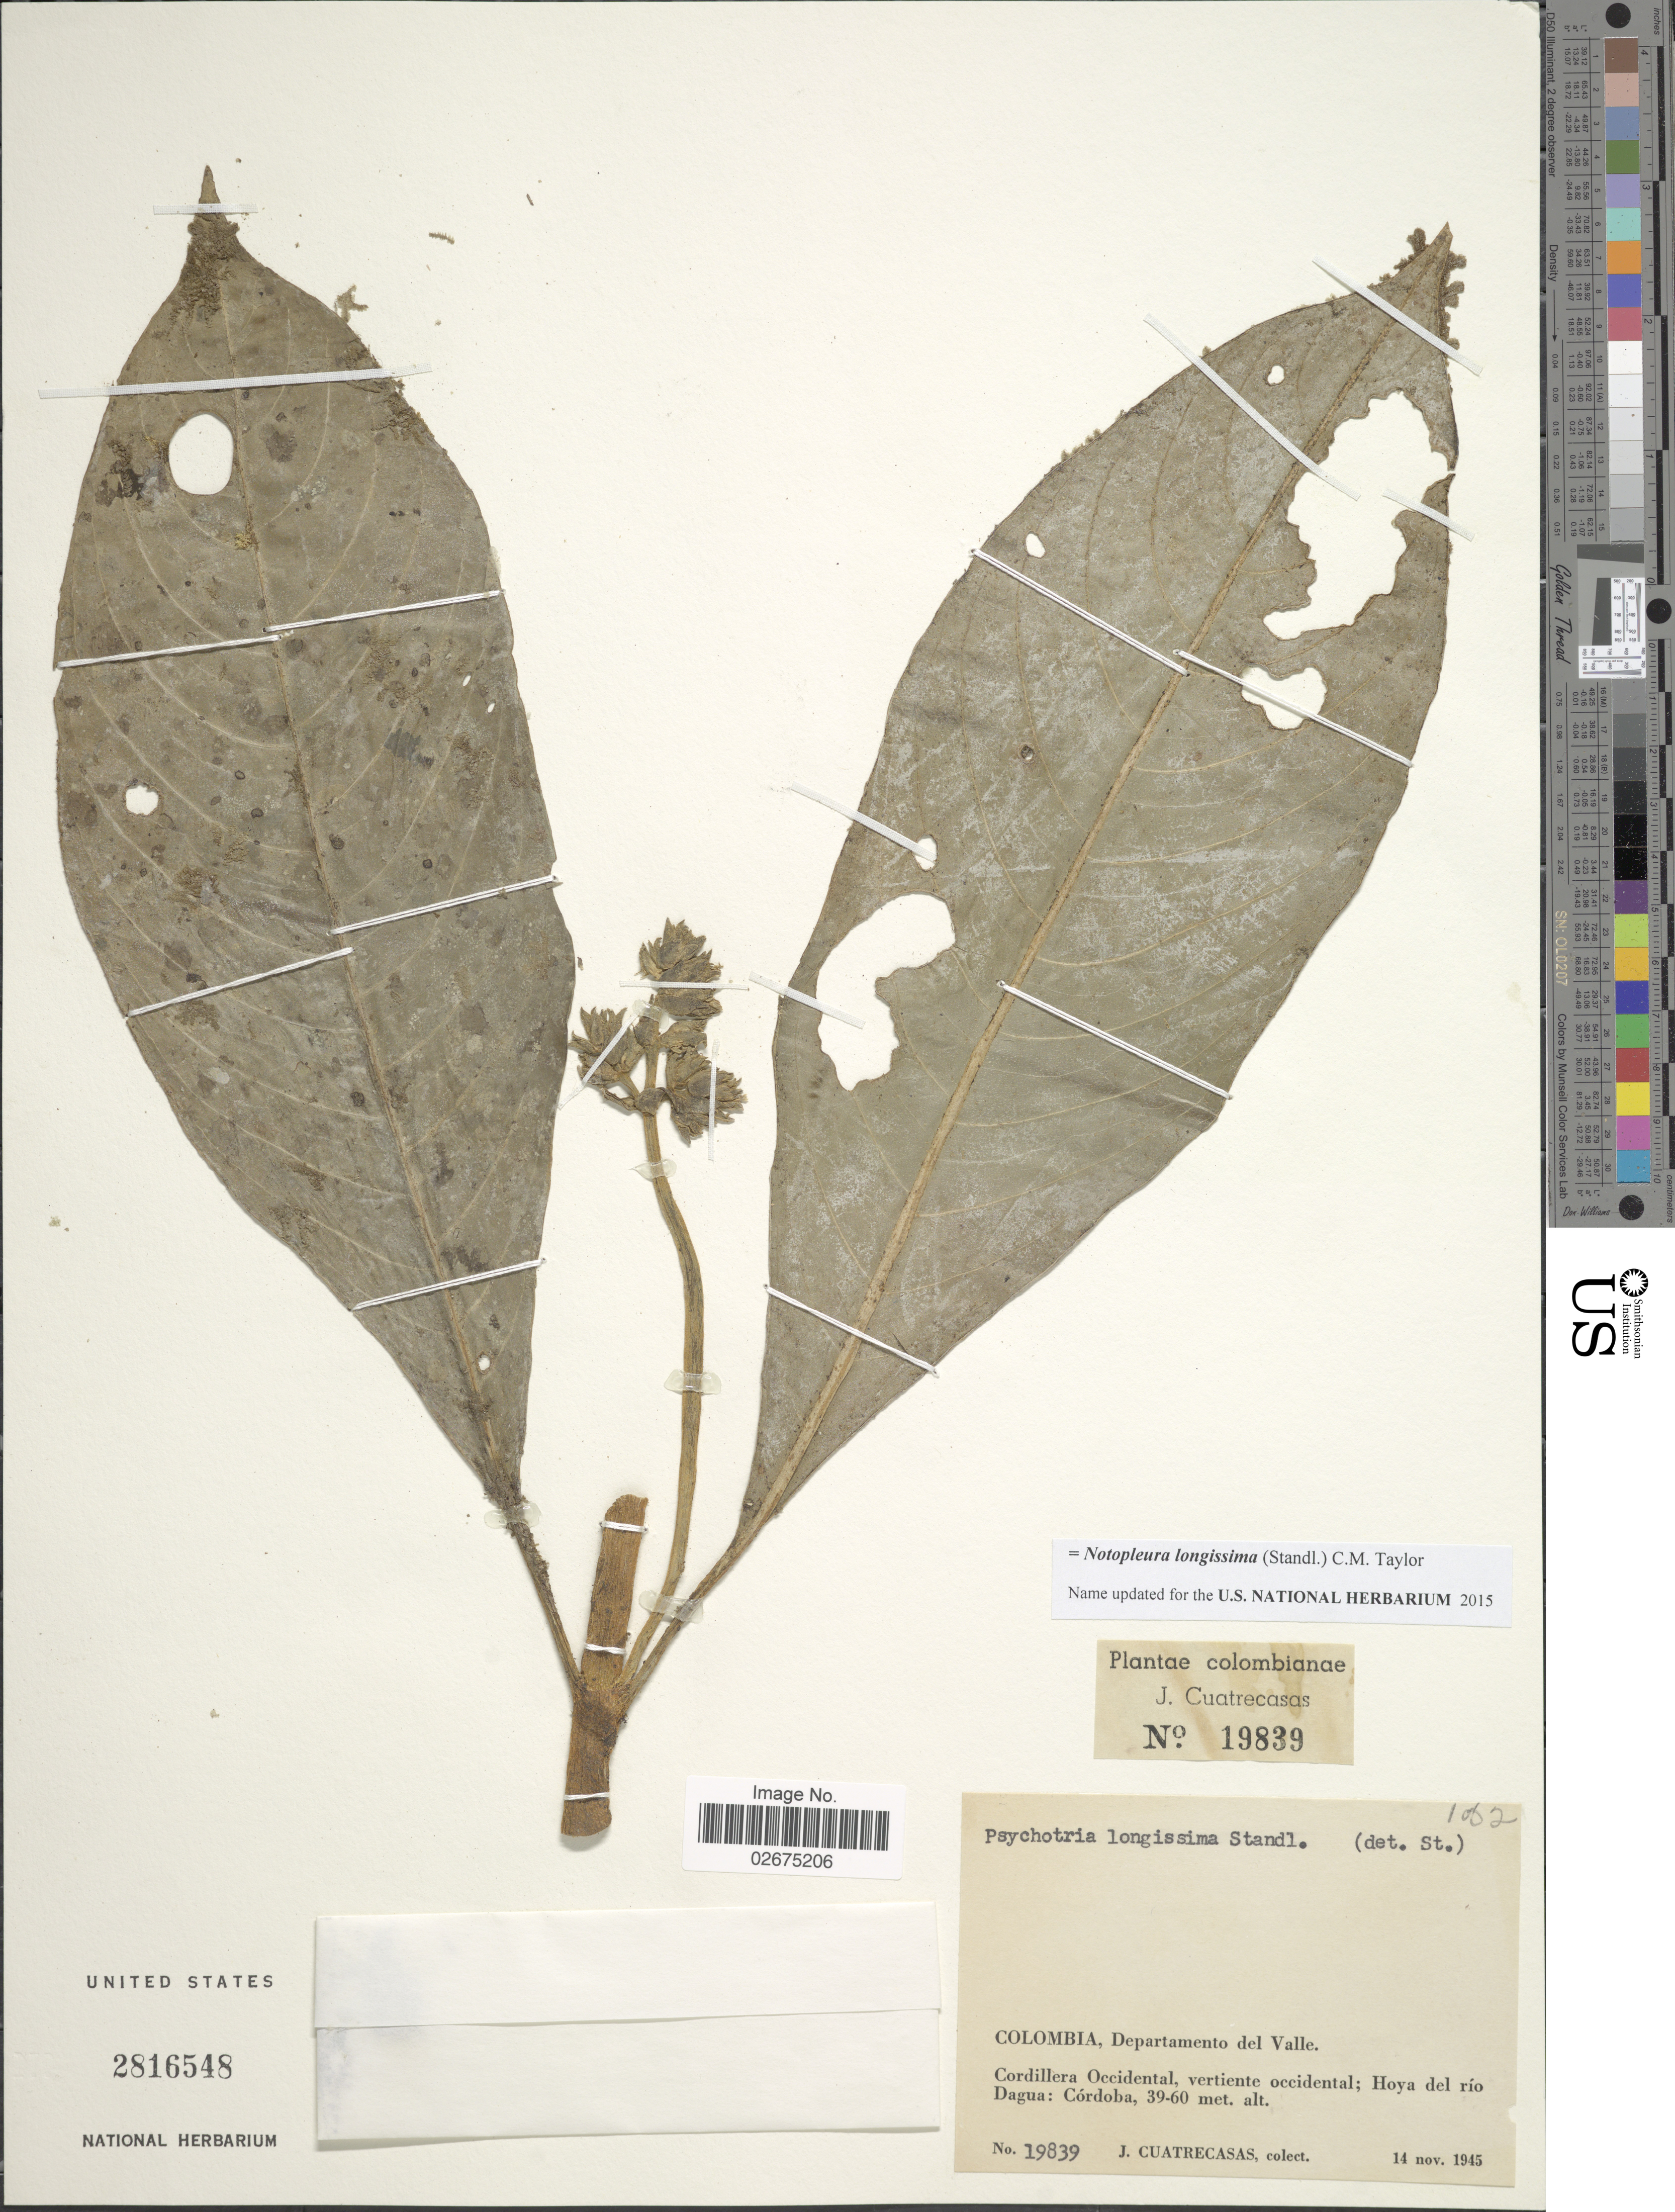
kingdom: Plantae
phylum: Tracheophyta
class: Magnoliopsida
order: Gentianales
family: Rubiaceae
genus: Notopleura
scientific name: Notopleura longissima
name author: Bremek.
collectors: J. Cuatrecasas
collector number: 19839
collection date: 1945-11-14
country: Colombia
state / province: Valle del Cauca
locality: Departamento del Valle: Cordillera Occidental, vertiente occidental; Hoya del río Dagua: Córdoba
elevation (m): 39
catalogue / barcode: US 2816548